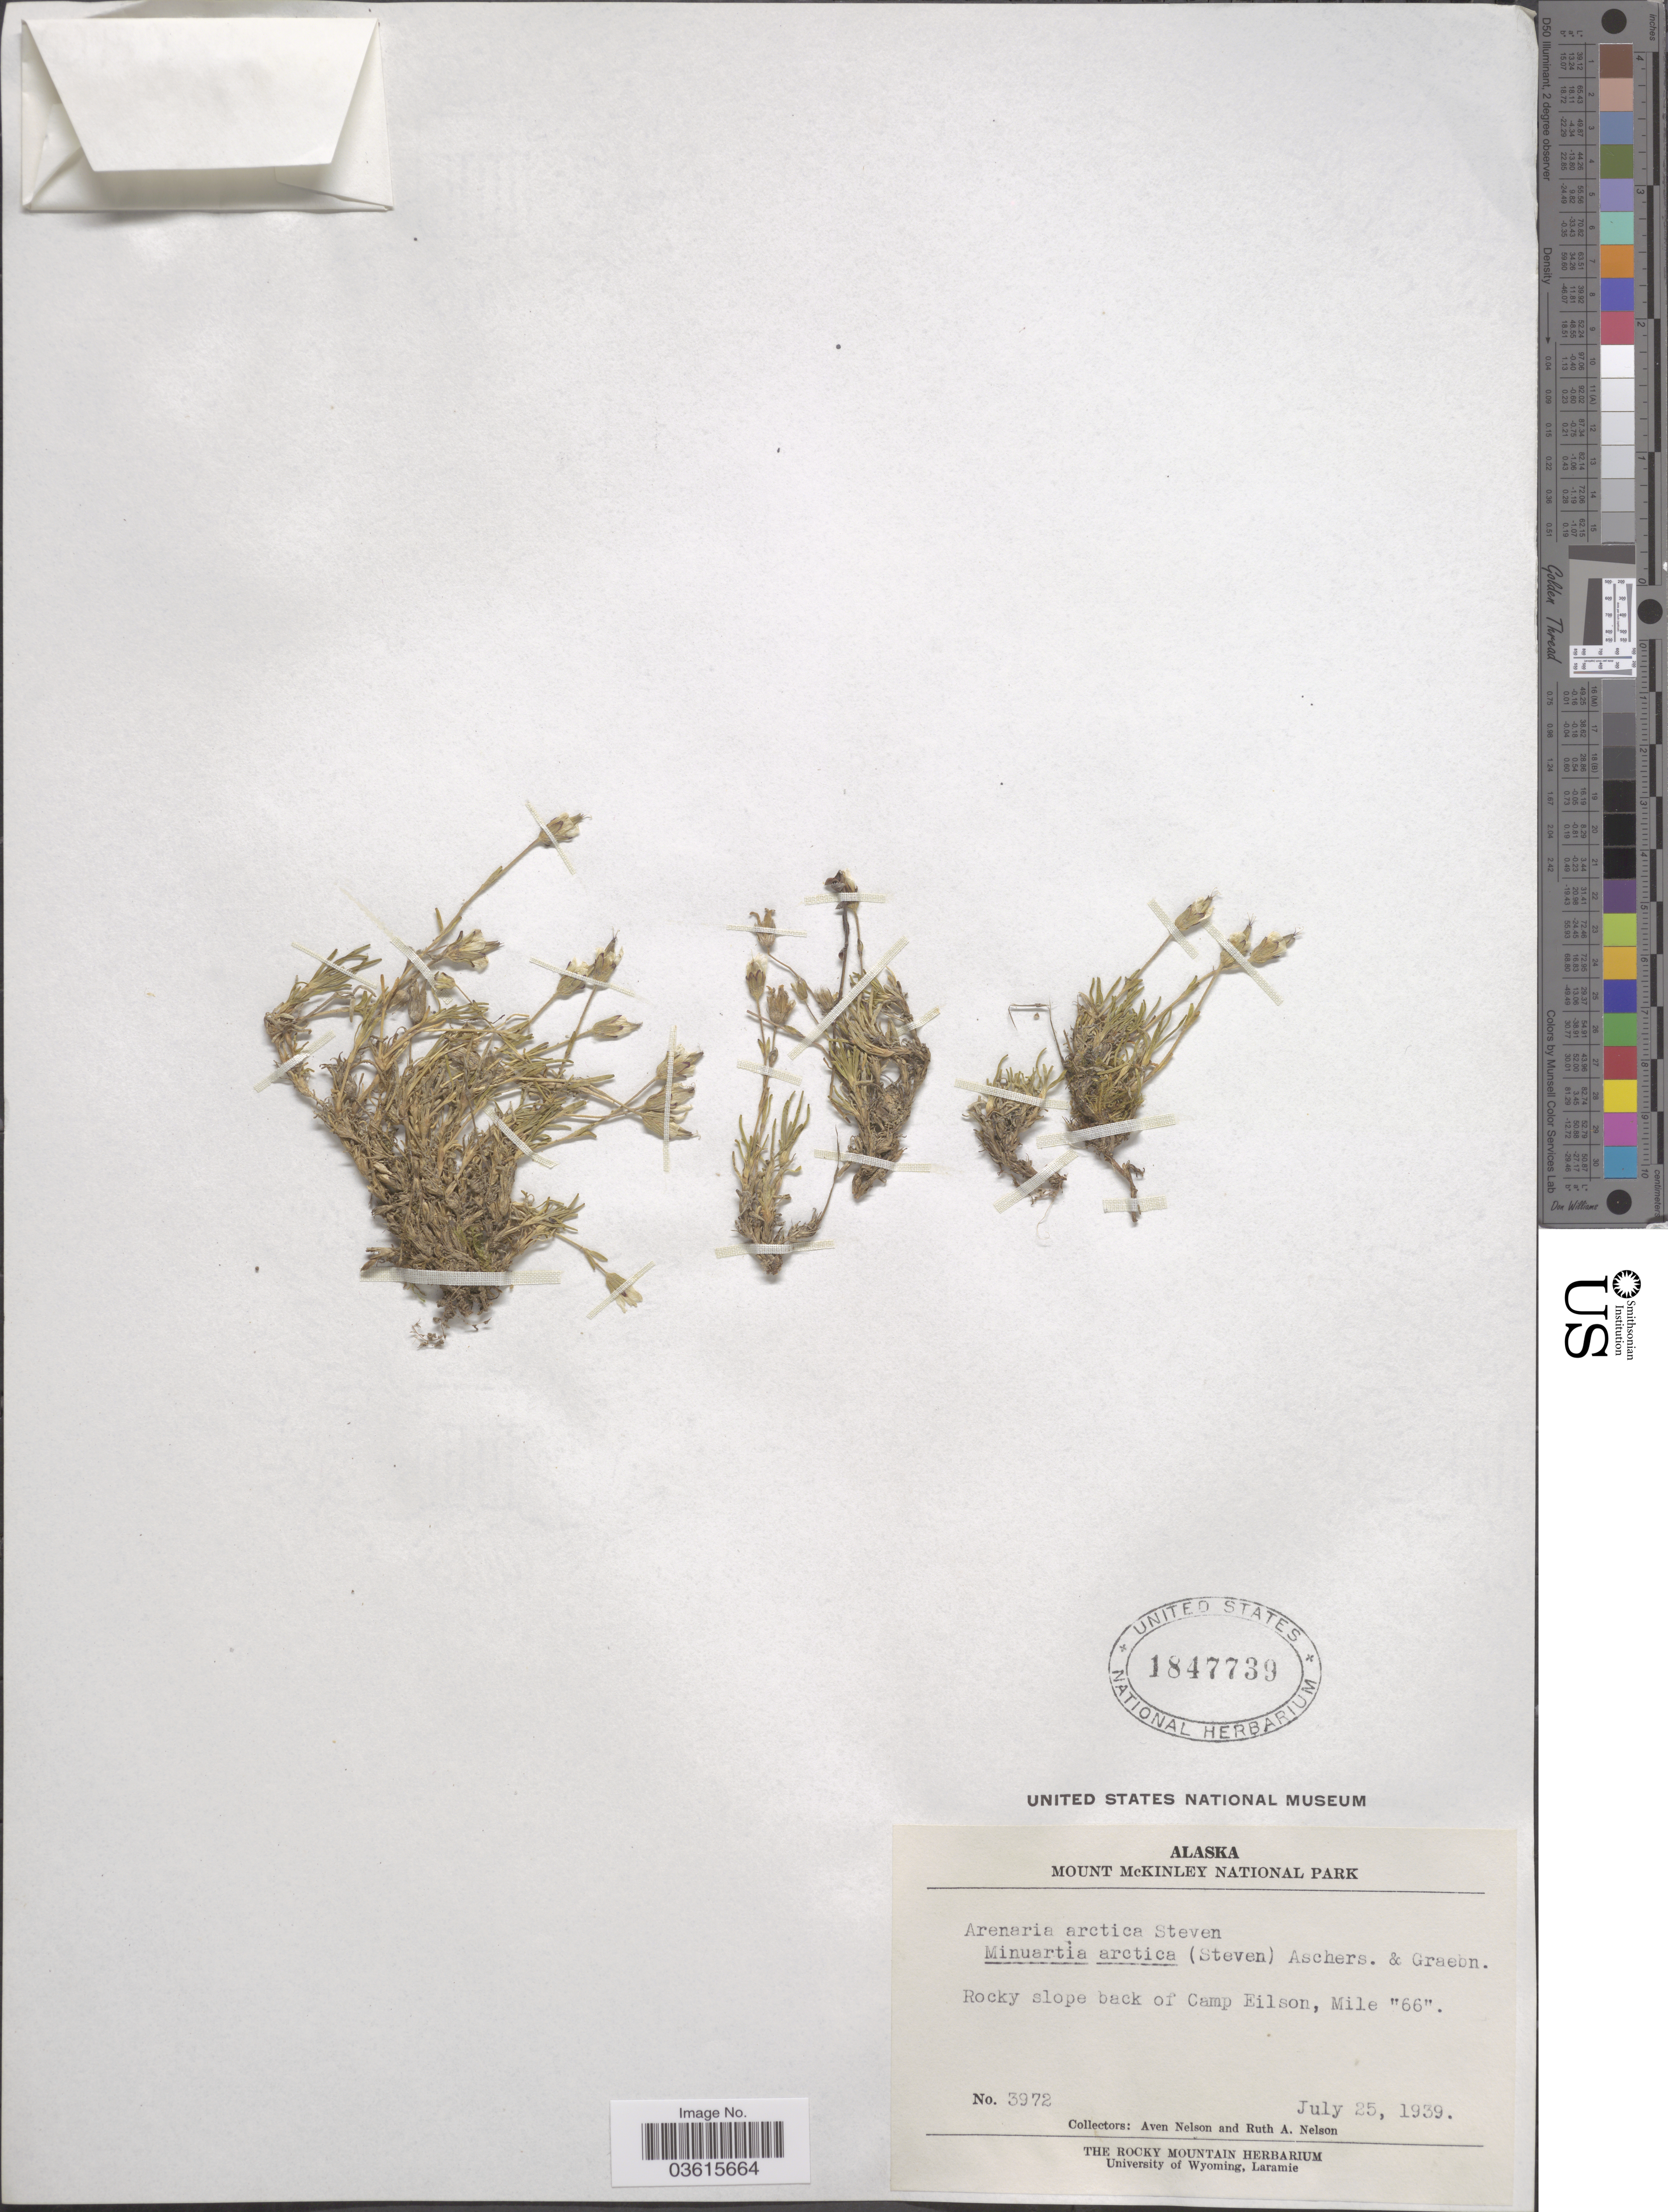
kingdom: Plantae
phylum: Tracheophyta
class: Magnoliopsida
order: Caryophyllales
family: Caryophyllaceae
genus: Cherleria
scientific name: Cherleria arctica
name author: (Steven ex Ser.) A.J. Moore & Dillenb.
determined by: Strong, M. T., (US), Smithsonian Institution - National Museum of Natural History (UNITED STATES)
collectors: A. Nelson & R. A. Nelson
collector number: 3972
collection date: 1939-07-25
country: United States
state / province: Alaska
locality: Mount McKinley National Park. Rocky slope back of Camp Eilson, Mile "66".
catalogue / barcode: US 1847739